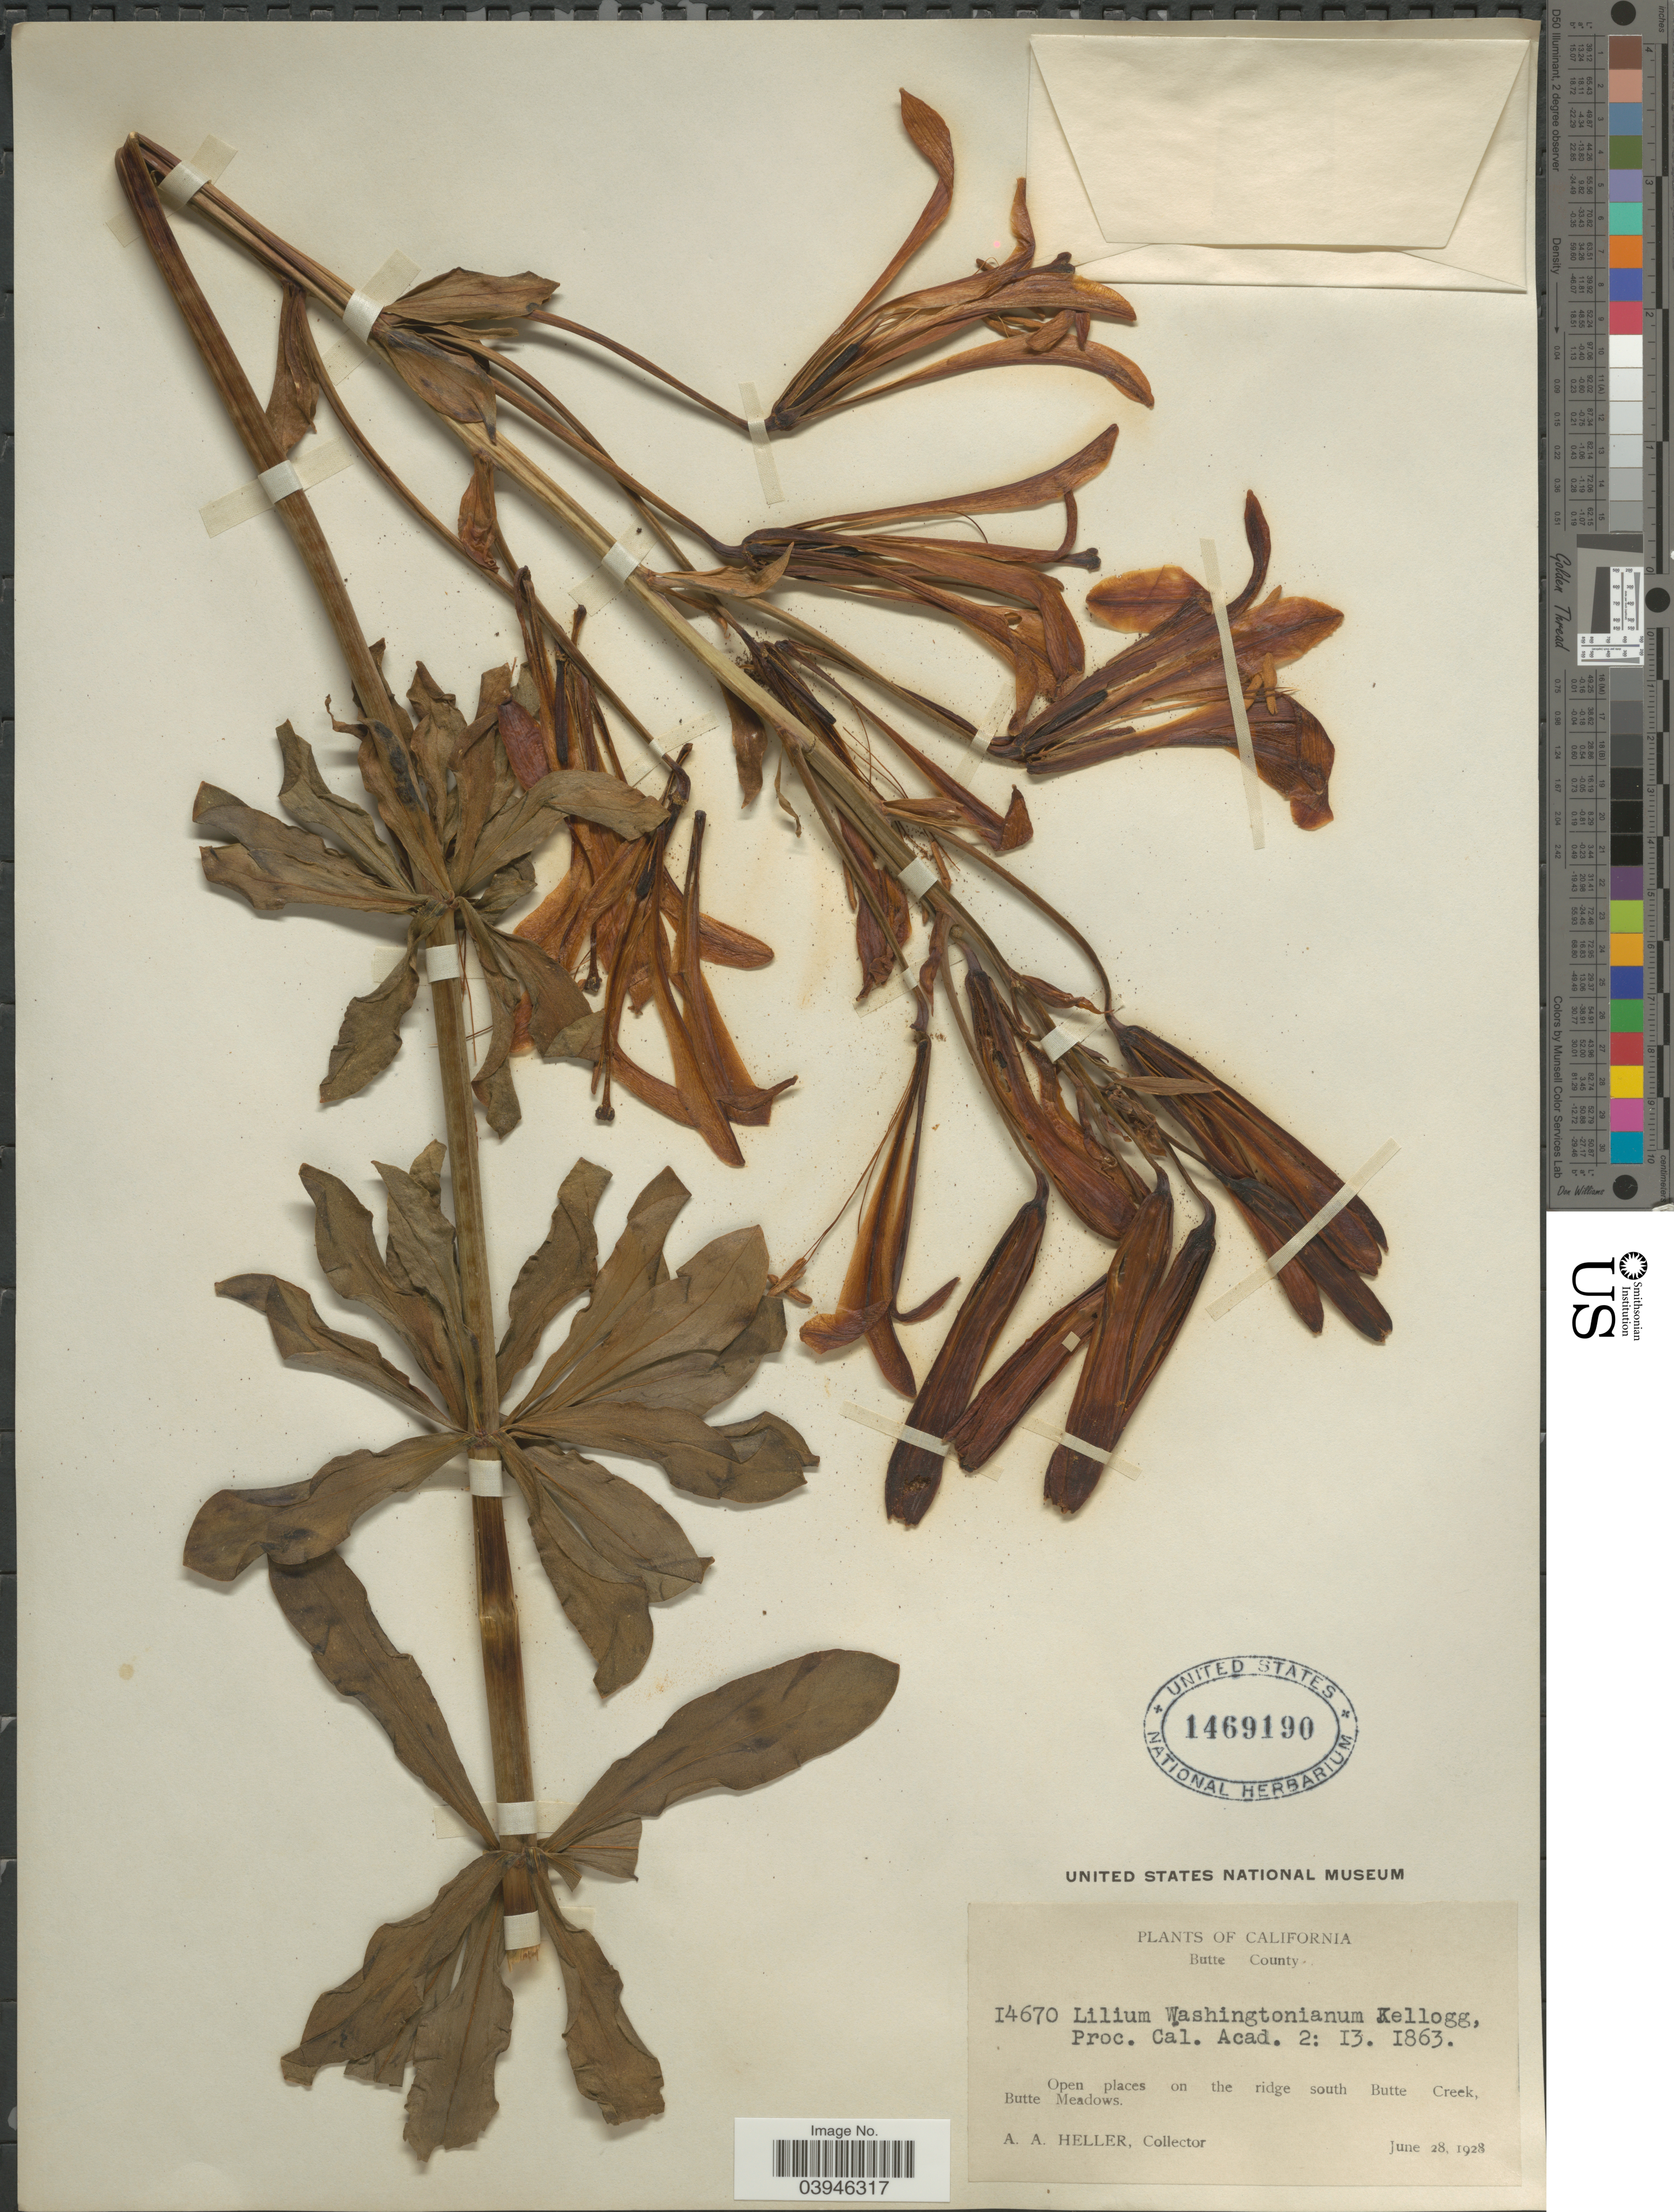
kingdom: Plantae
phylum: Tracheophyta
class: Liliopsida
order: Liliales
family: Liliaceae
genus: Lilium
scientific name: Lilium washingtonianum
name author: Kellogg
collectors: A. A. Heller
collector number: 14670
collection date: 1928-06-28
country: United States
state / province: California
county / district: Butte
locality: Butte County. Open places on the ridge south Butte Creek, Butte Meadows.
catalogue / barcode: US 1469190